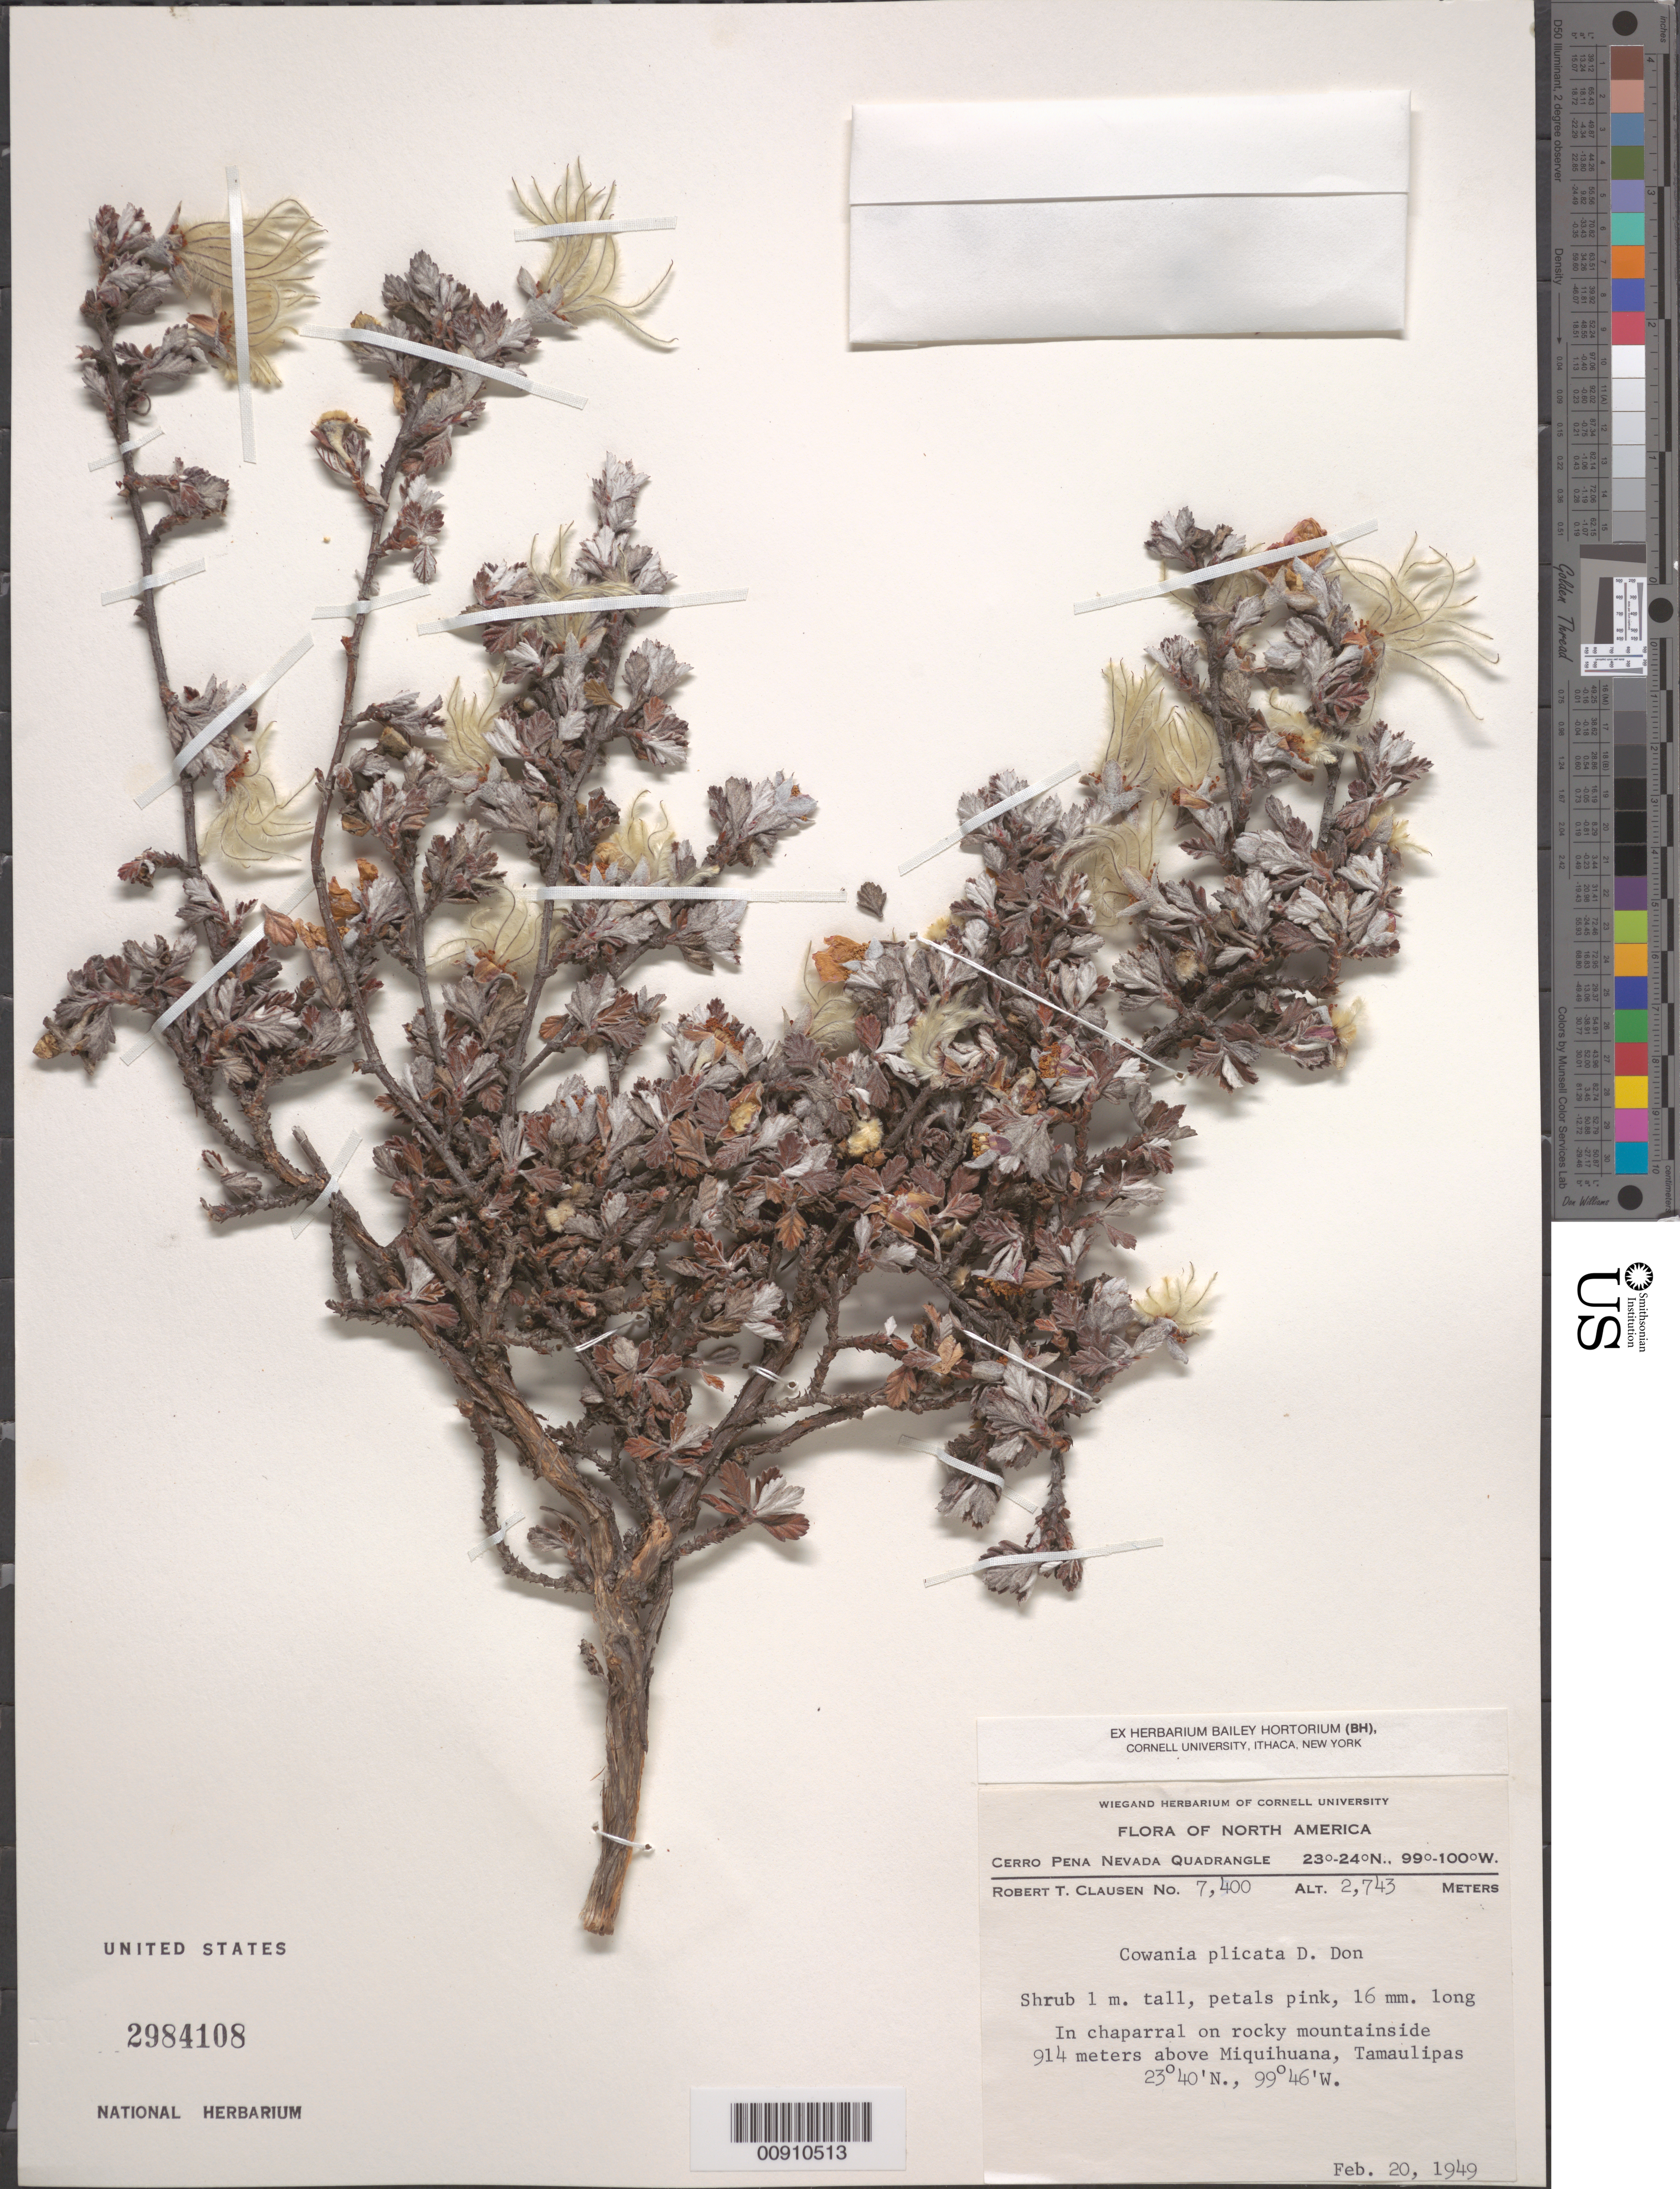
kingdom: Plantae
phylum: Tracheophyta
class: Magnoliopsida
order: Rosales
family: Rosaceae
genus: Purshia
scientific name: Purshia plicata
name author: (D. Don) Henrickson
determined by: Strong, Mark T., (BOT), Smithsonian Institution - National Museum of Natural History (UNITED STATES)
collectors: R. T. Clausen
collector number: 7,400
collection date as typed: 20 Feb 1949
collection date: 1949-02-20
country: Mexico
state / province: Tamaulipas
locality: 914 meters above Miquihuana, Tamaulipas.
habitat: In chaparral on rocky mountainside.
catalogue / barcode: US 2984108